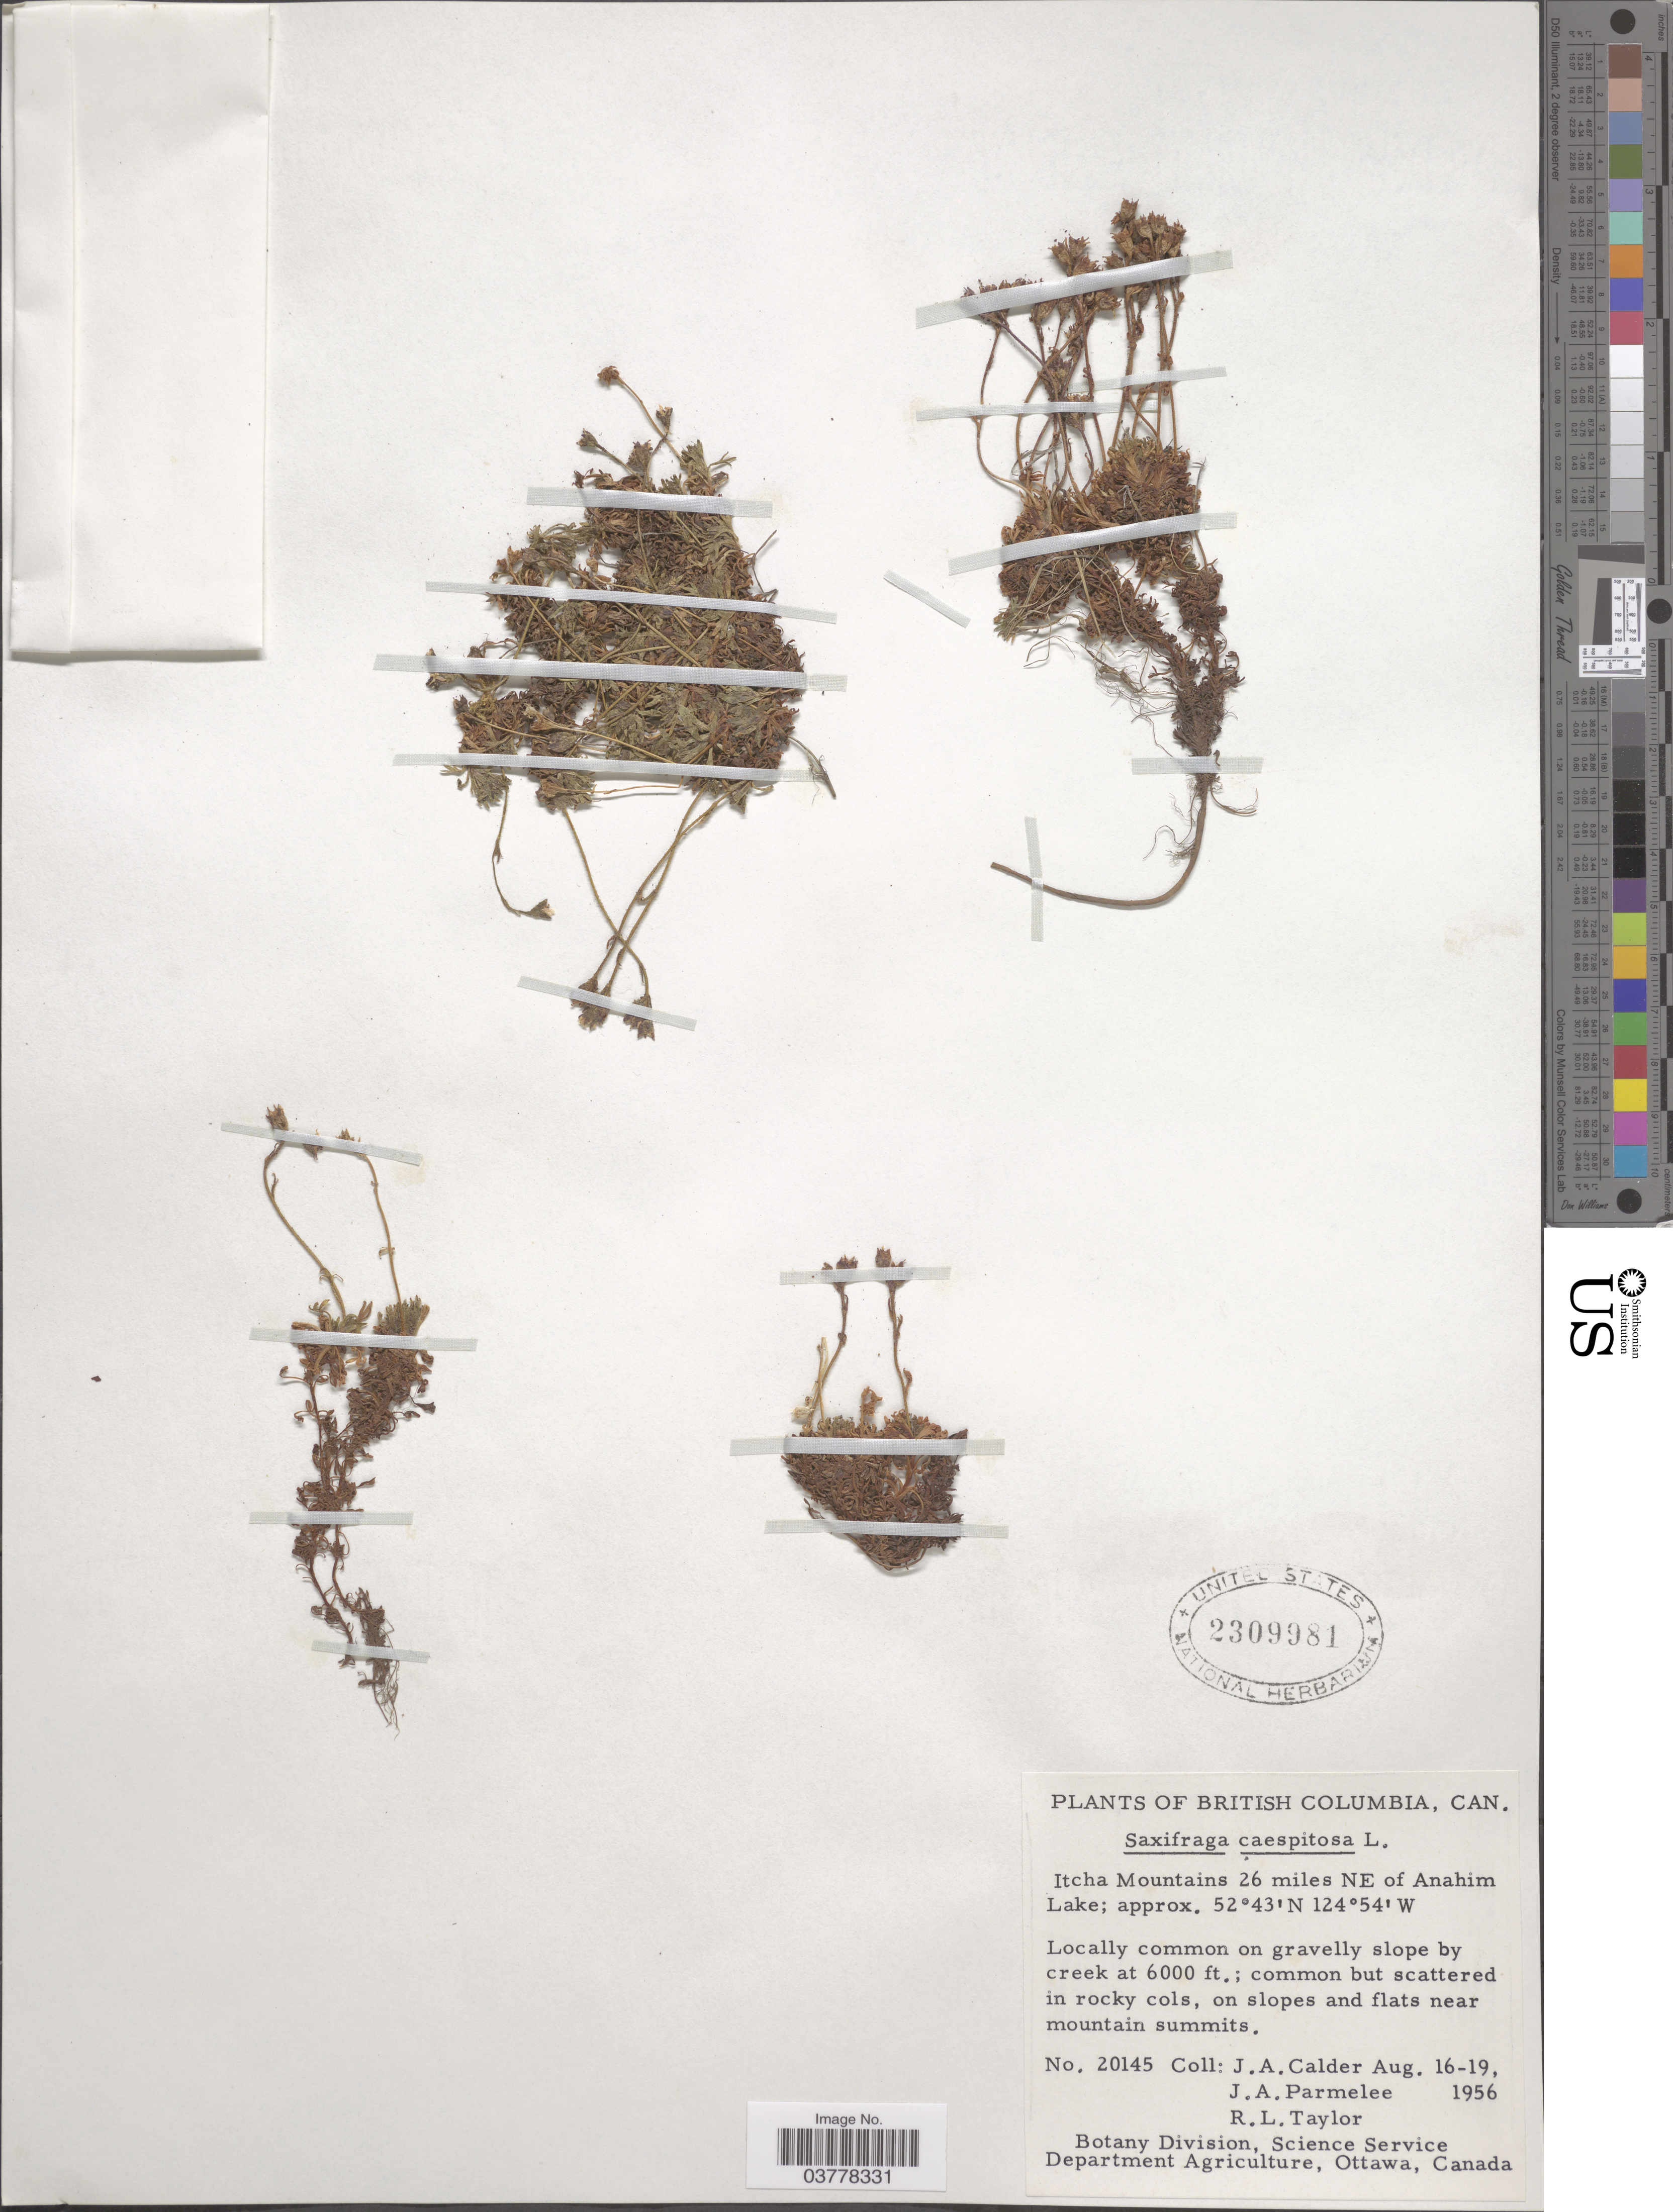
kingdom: Plantae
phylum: Tracheophyta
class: Magnoliopsida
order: Saxifragales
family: Saxifragaceae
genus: Saxifraga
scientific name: Saxifraga caespitosa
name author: L.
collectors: J. A. Calder, J. A. Parmelee & R. Taylor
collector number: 20145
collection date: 1956-08-16/1956-08-19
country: Canada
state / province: British Columbia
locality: Itcha Mountains 26 miles NE of Anahim Lake.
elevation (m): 1829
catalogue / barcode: US 2309981